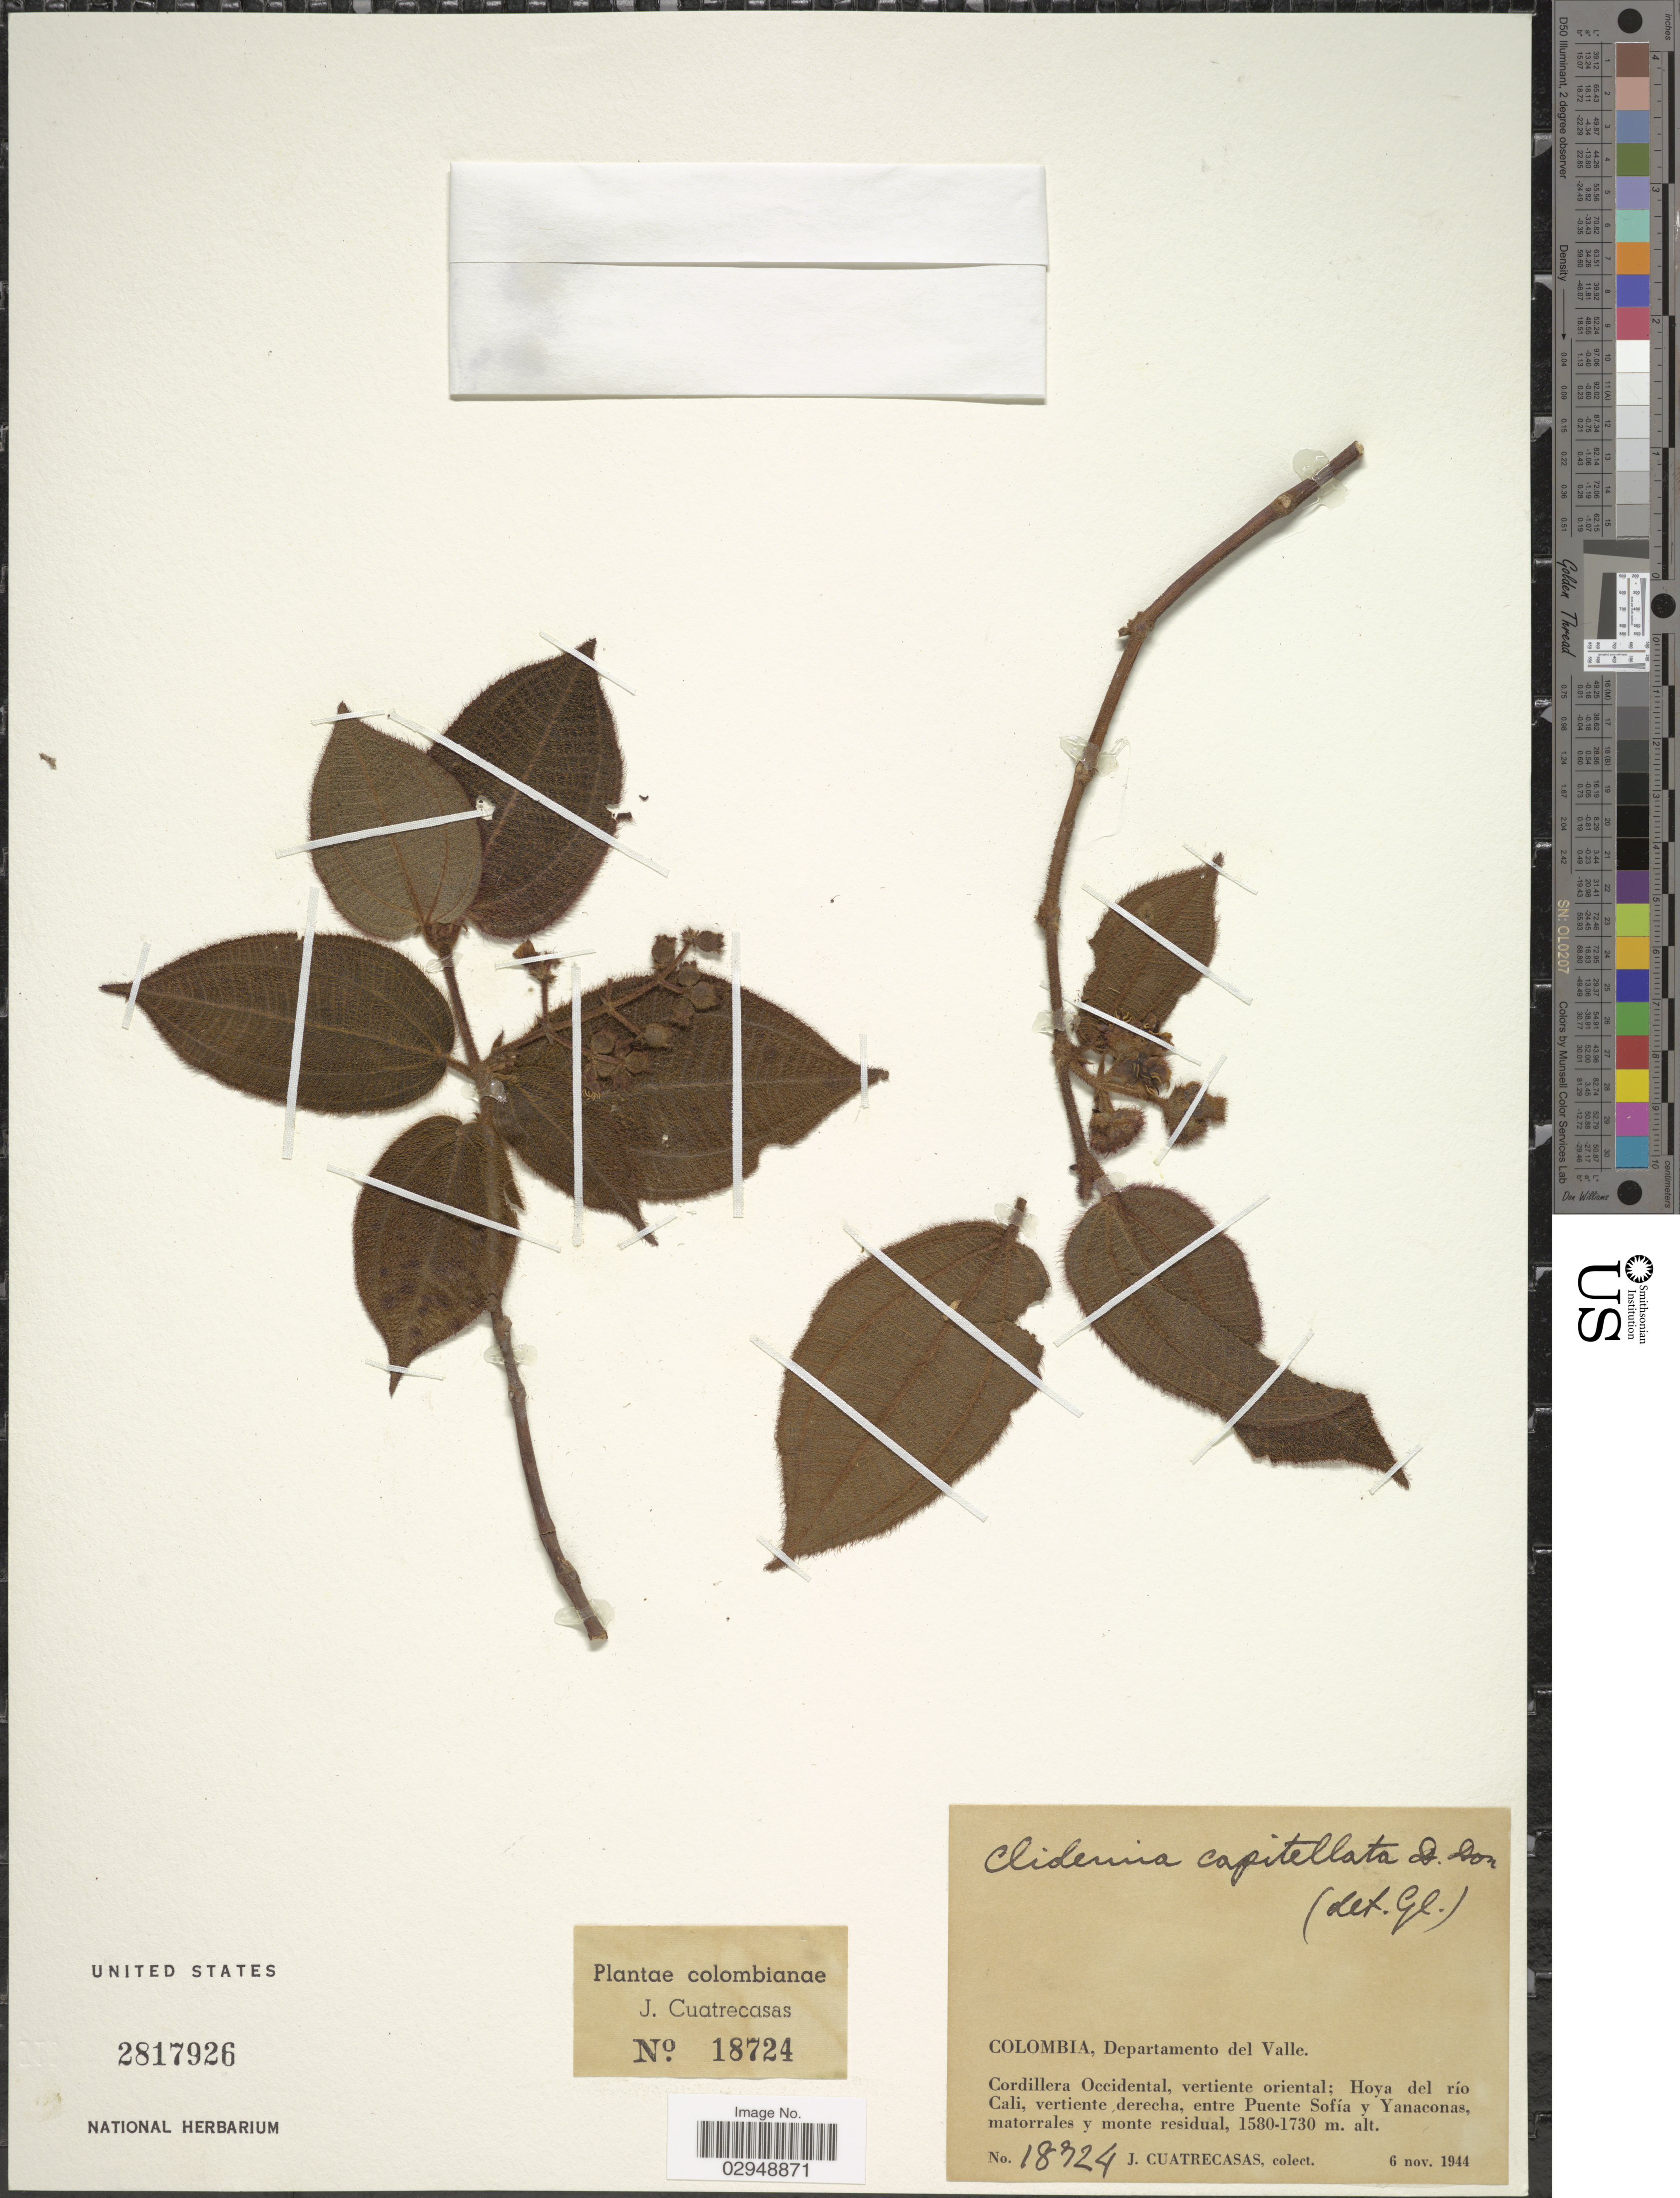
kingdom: Plantae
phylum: Tracheophyta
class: Magnoliopsida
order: Myrtales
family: Melastomataceae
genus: Clidemia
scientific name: Clidemia capitellata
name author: (Bonpl.) D. Don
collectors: J. Cuatrecasas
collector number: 18724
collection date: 1944-11-06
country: Colombia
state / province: Valle del Cauca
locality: Departamento del Valle. Cordillera Occidental, vertiente oriental; Hoya del río Cali, vertiente derecha, entre Puente Sofía y Yanaconas.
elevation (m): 1580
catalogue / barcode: US 2817926